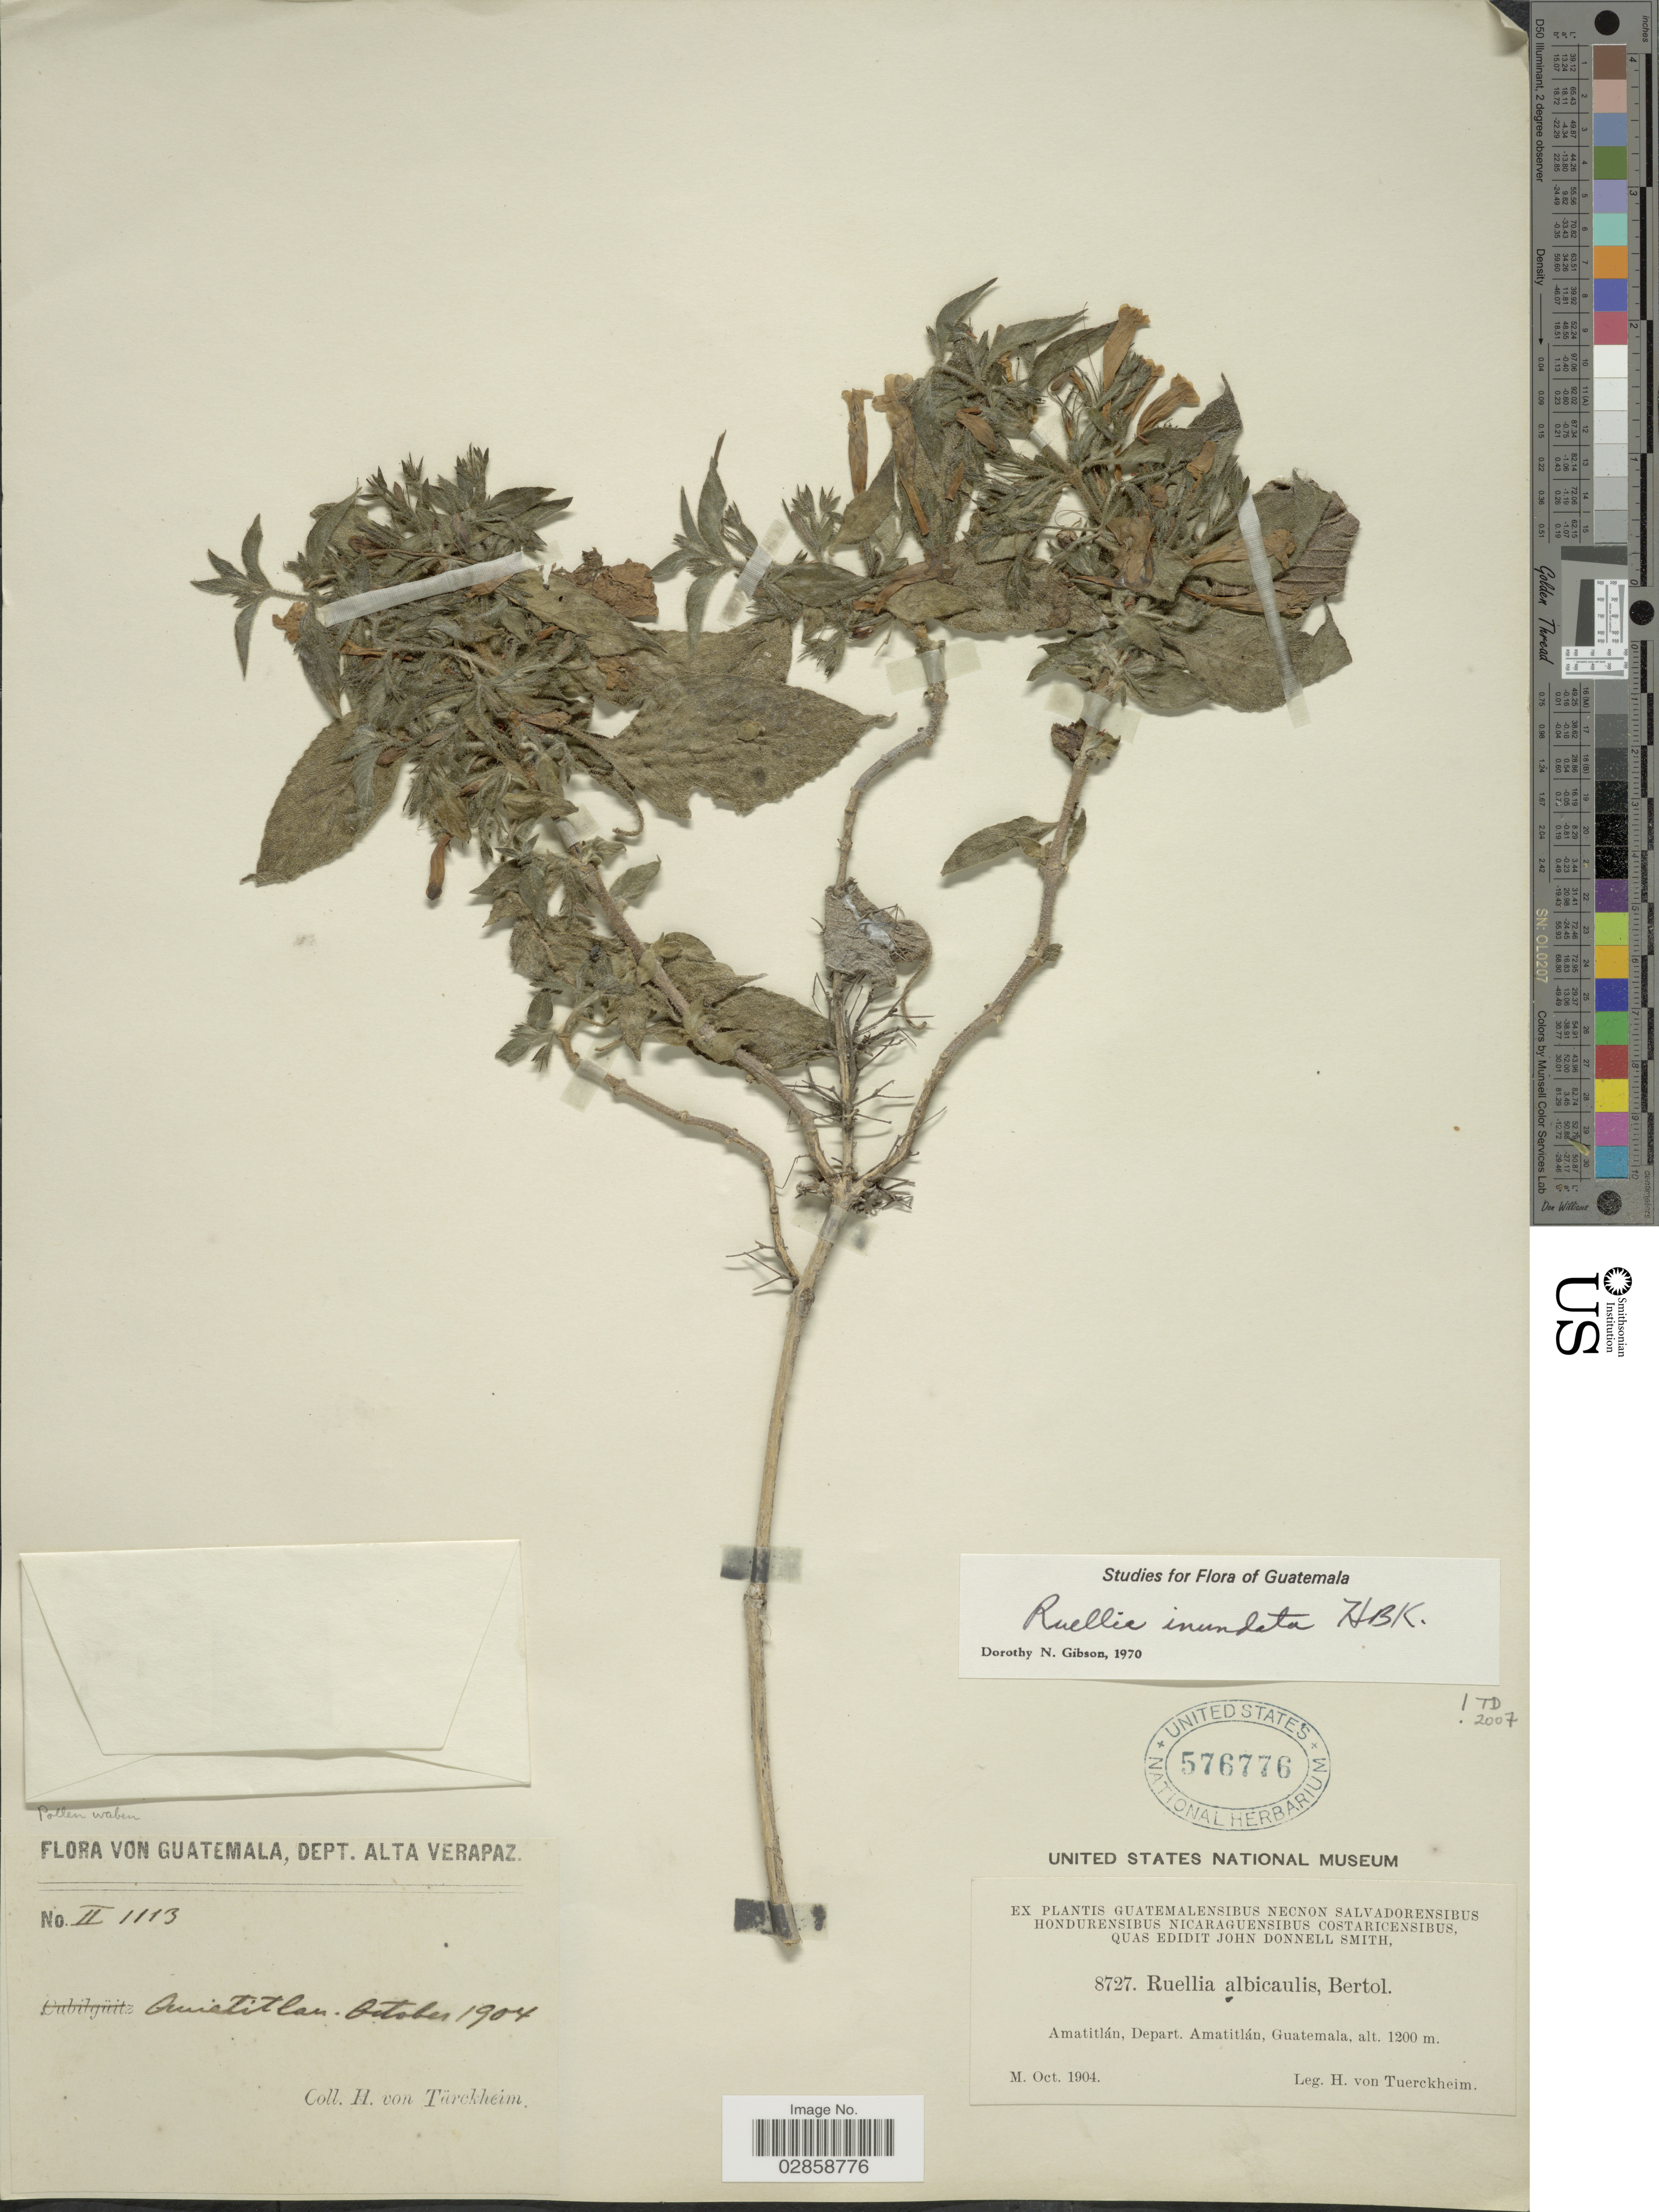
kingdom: Plantae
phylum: Tracheophyta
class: Magnoliopsida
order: Lamiales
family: Acanthaceae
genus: Ruellia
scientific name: Ruellia inundata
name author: Kunth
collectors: H. von Türckheim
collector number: II1113/ 8727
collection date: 1904-10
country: Guatemala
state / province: Alta Verapaz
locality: Dept. Alta Verapaz. Amatitlán, Depart. Amatitlán.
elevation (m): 1200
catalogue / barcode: US 576776